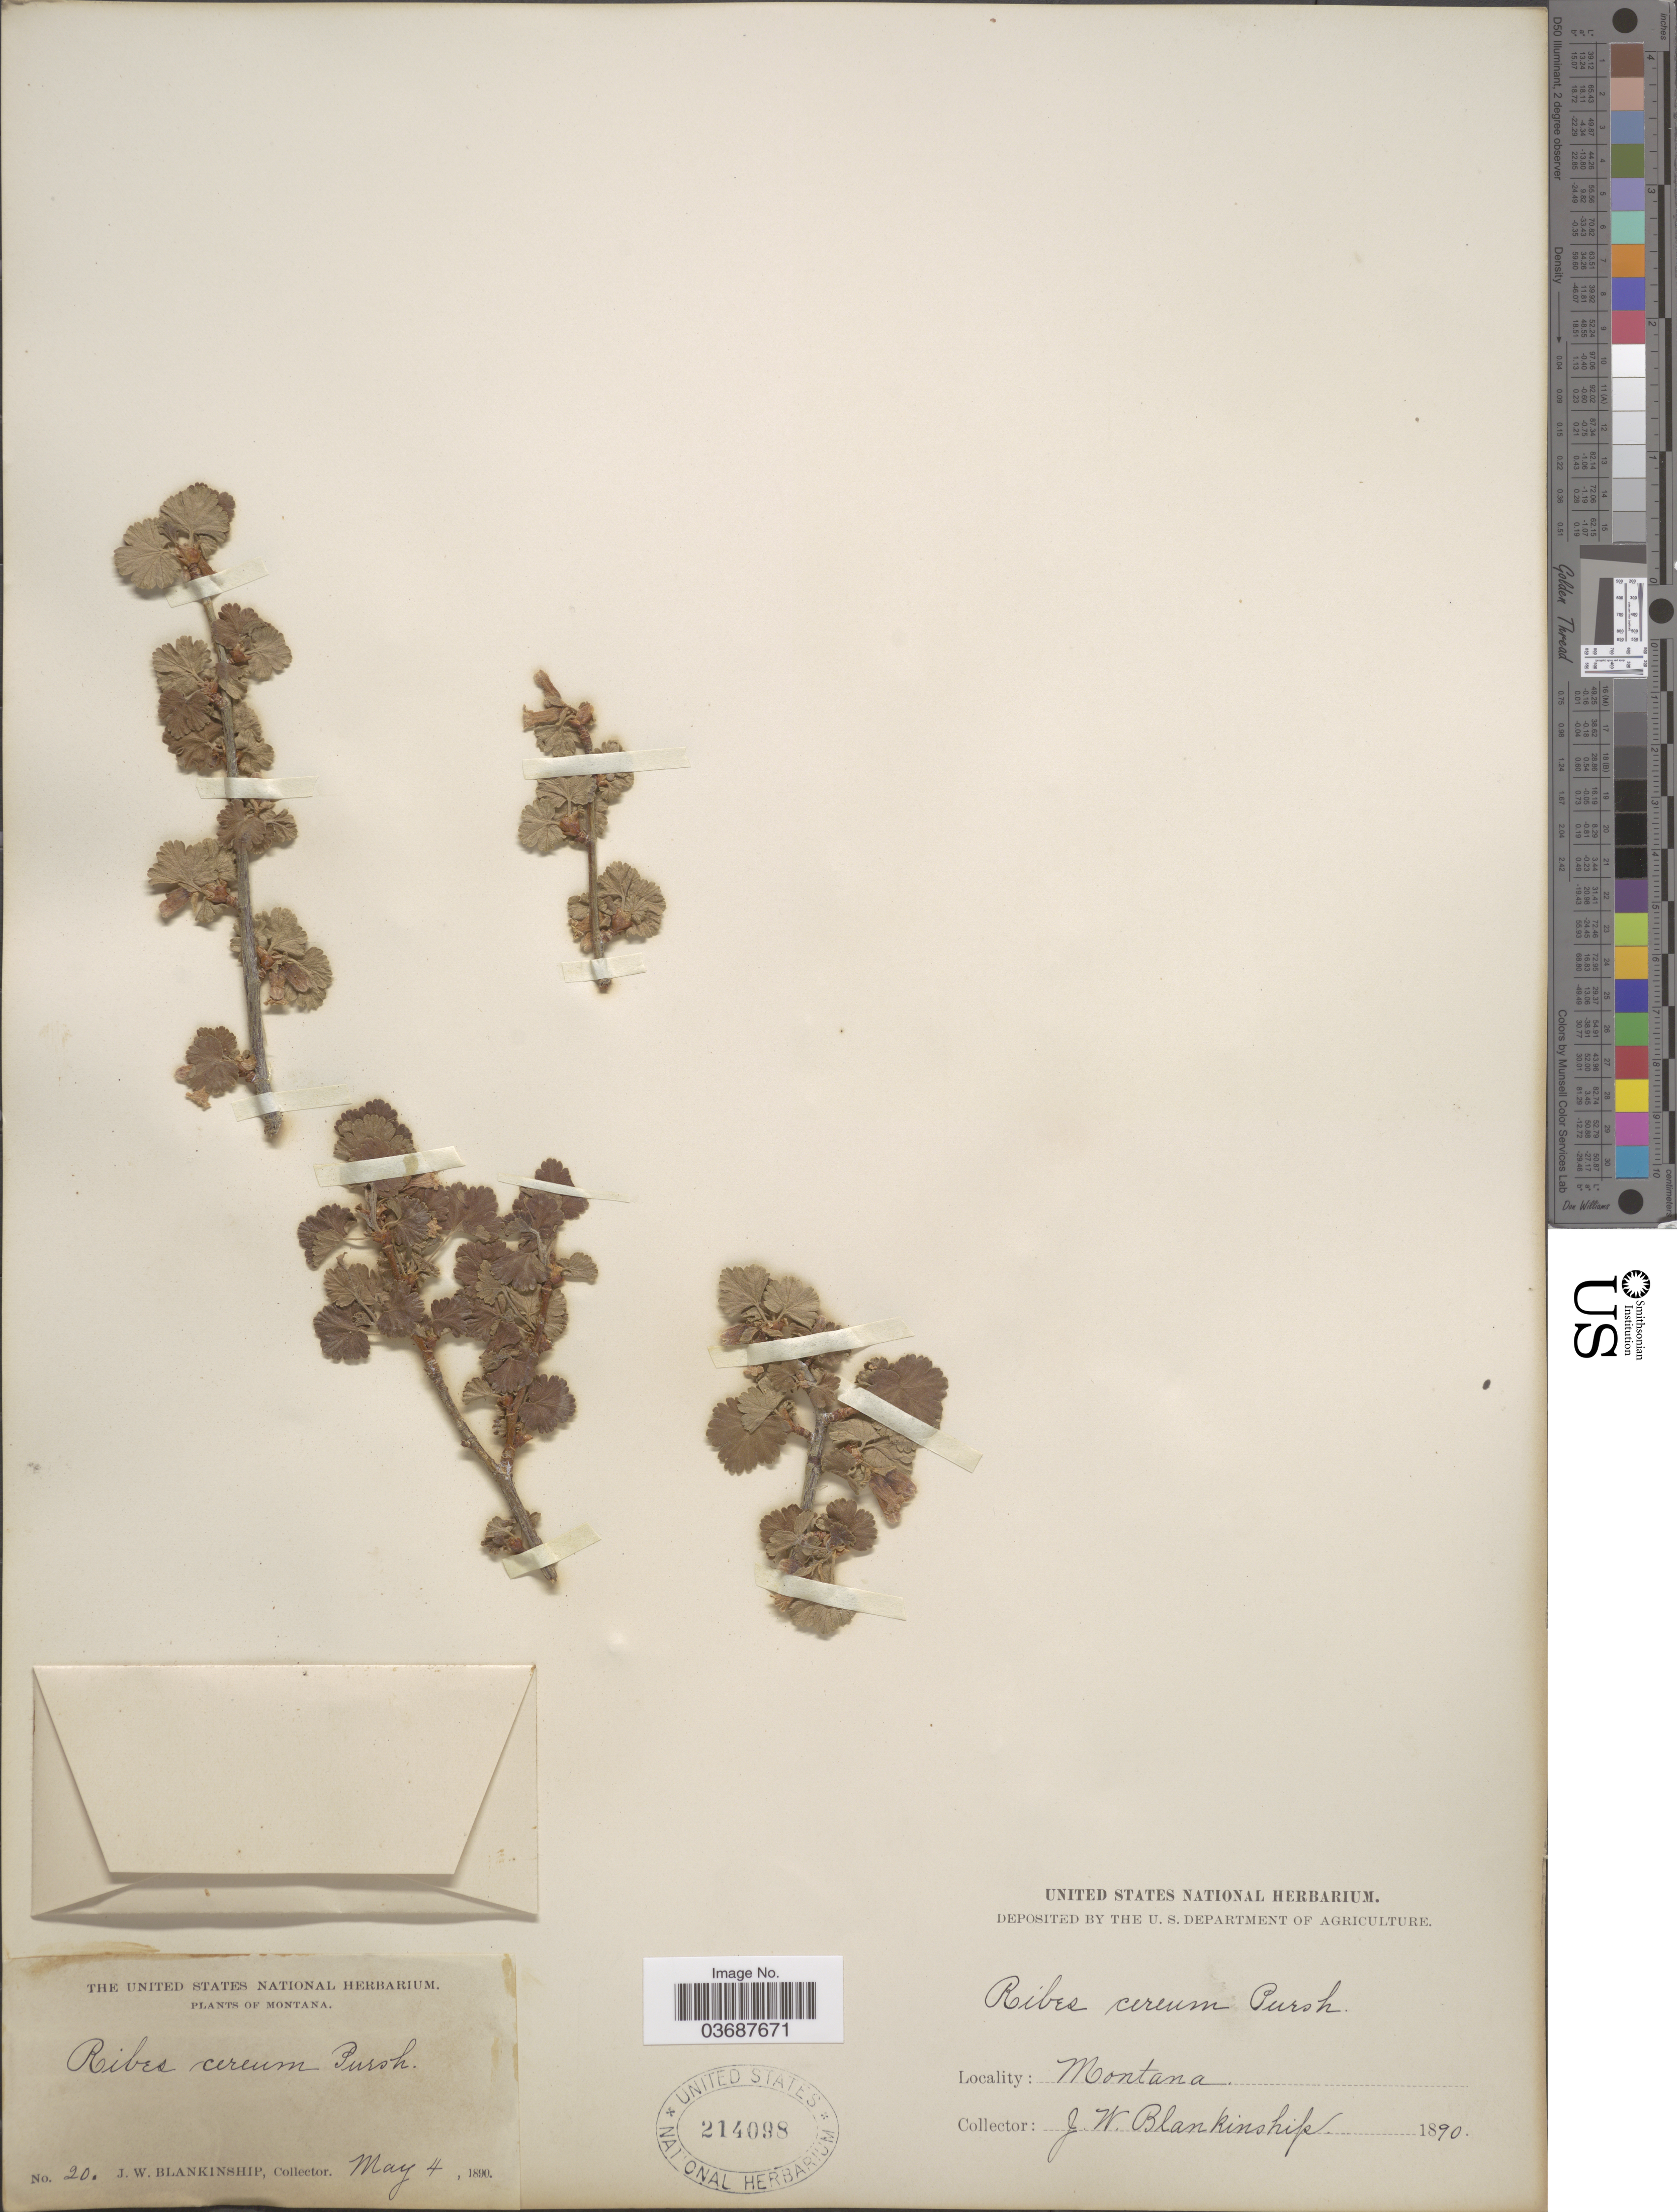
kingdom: Plantae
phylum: Tracheophyta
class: Magnoliopsida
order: Saxifragales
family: Grossulariaceae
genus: Ribes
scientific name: Ribes inebrians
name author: Lindl.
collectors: J. W. Blankinship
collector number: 20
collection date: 1890-05-04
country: United States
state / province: Montana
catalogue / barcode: US 214098